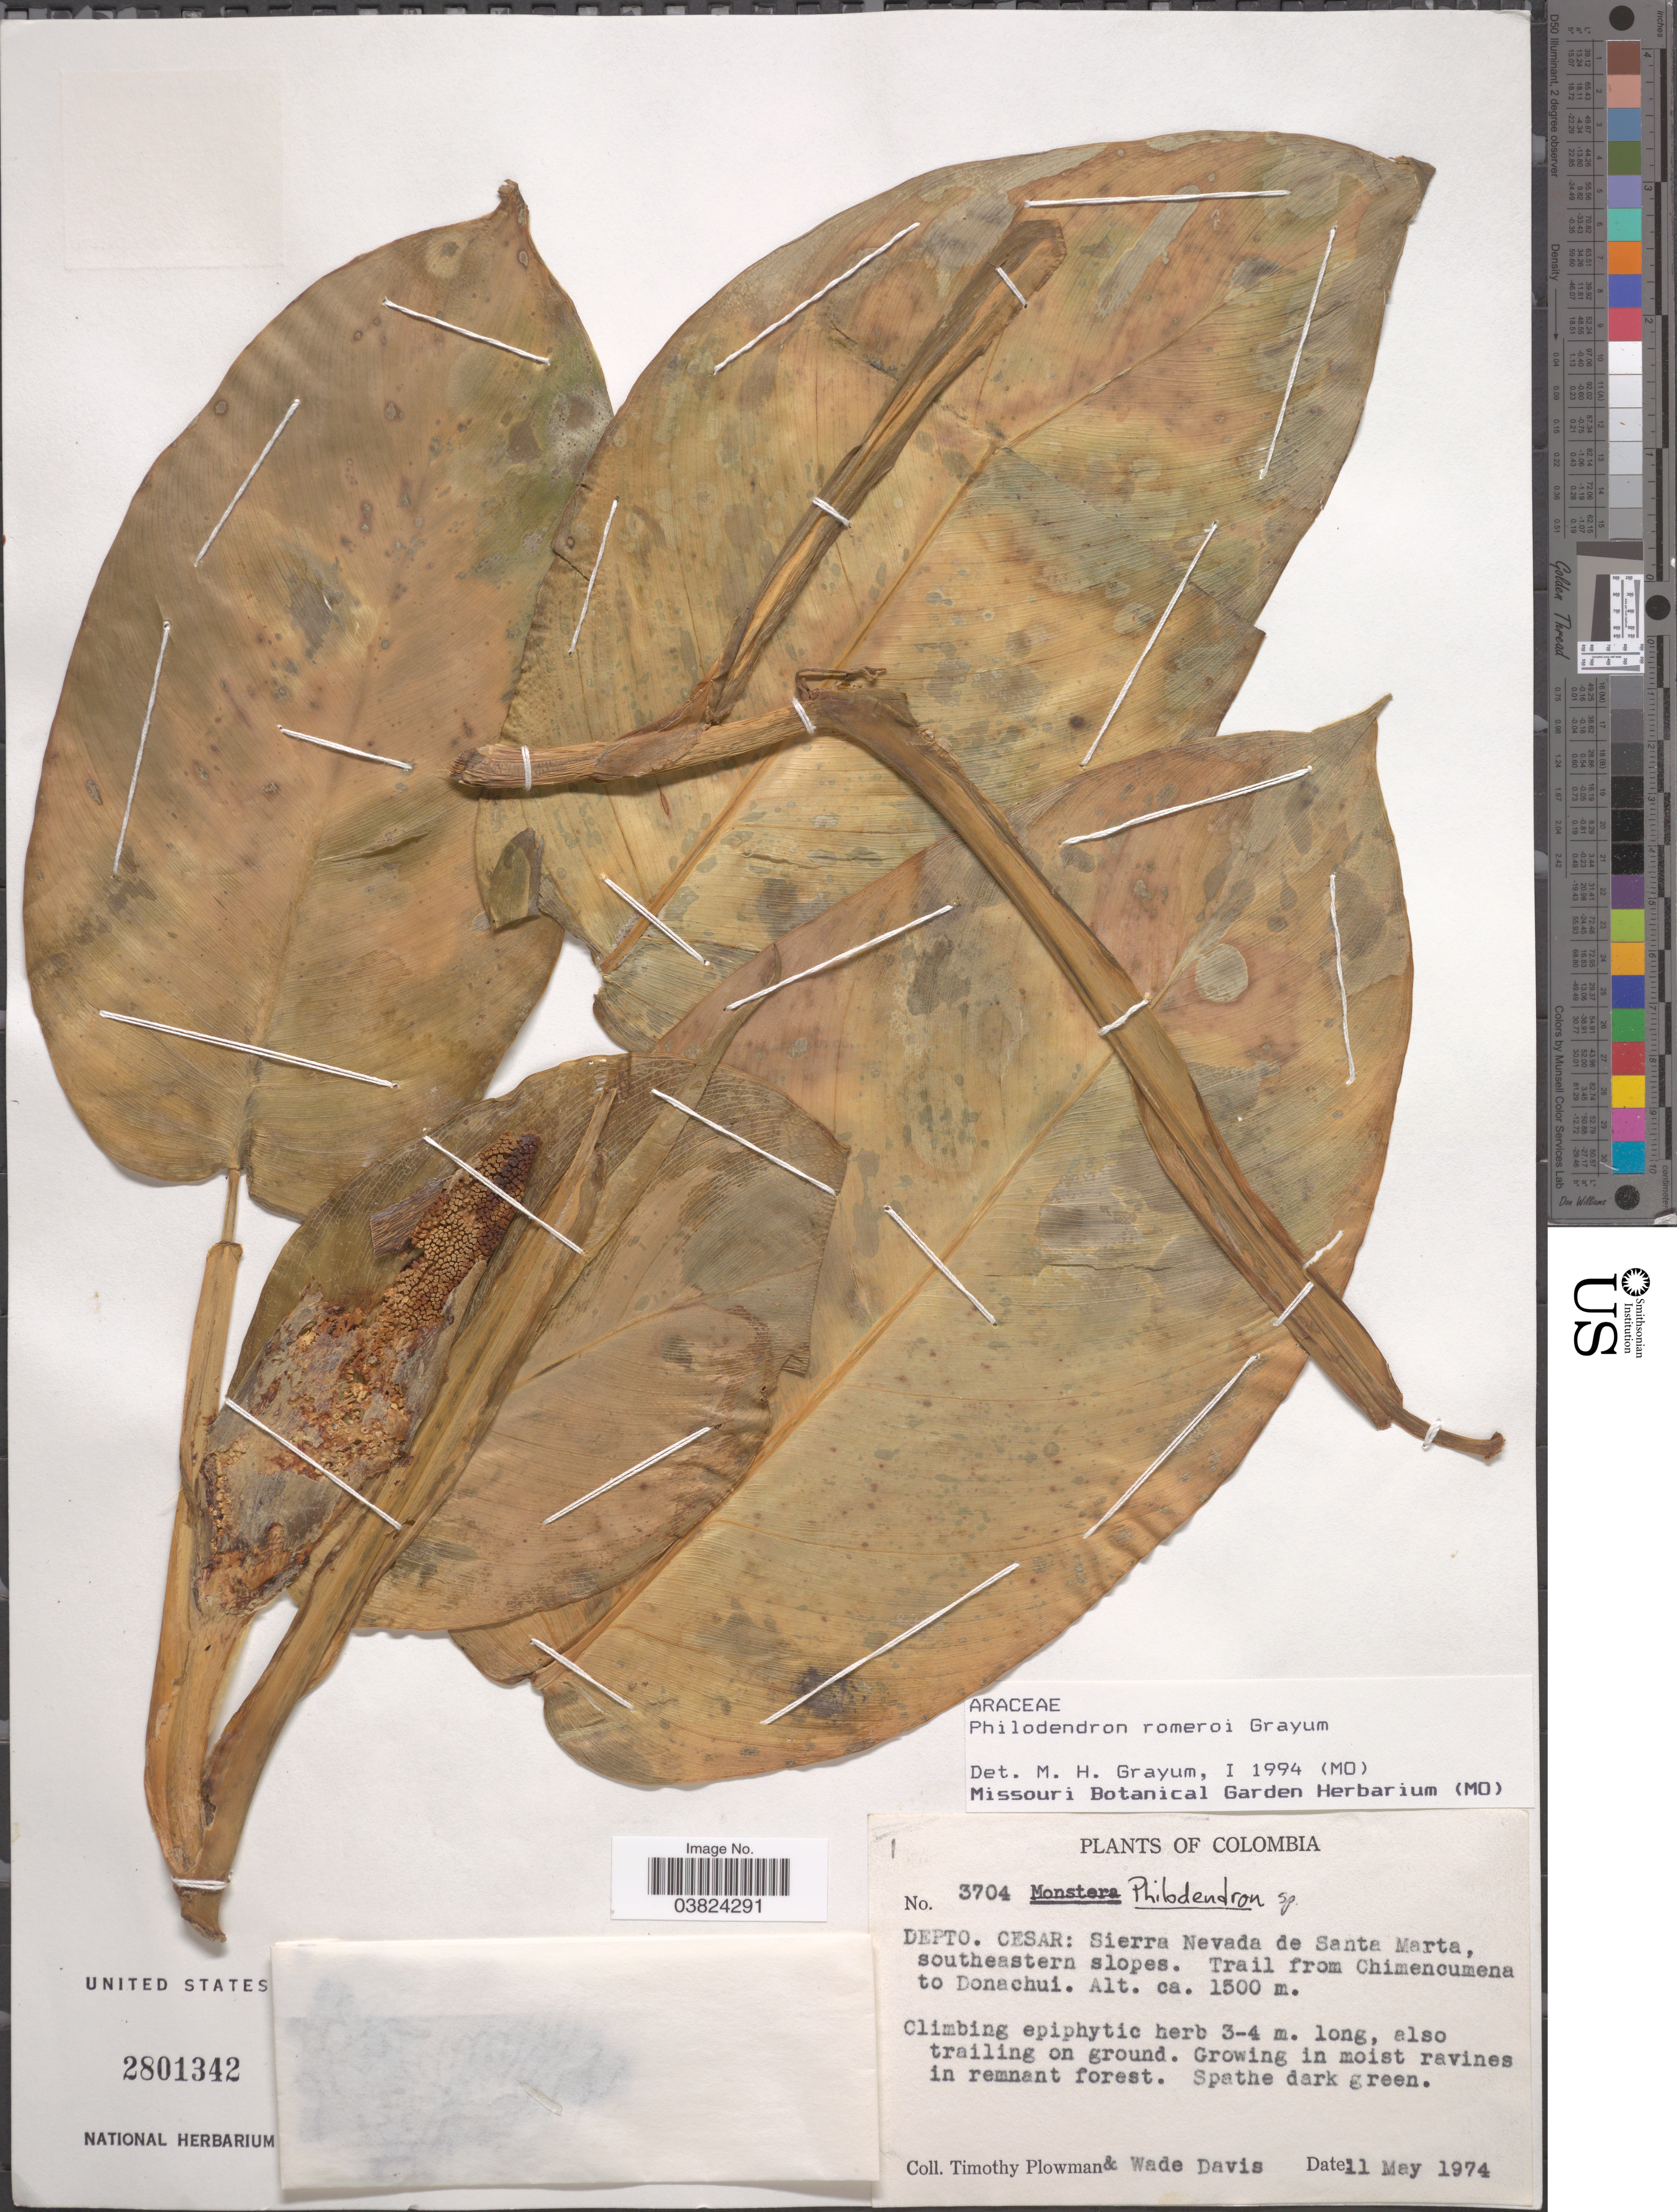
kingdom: Plantae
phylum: Tracheophyta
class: Liliopsida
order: Alismatales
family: Araceae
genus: Philodendron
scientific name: Philodendron romeroi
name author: Grayum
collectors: T. Plowman & W. Davis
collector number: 3704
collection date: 1974-05-11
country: Colombia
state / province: Cesar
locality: Depto. Cesar: Sierra Nevada de Santa Marta, southeastern slopes. Trail from Chimencumena to Donachui.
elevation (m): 1500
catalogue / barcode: US 2801342